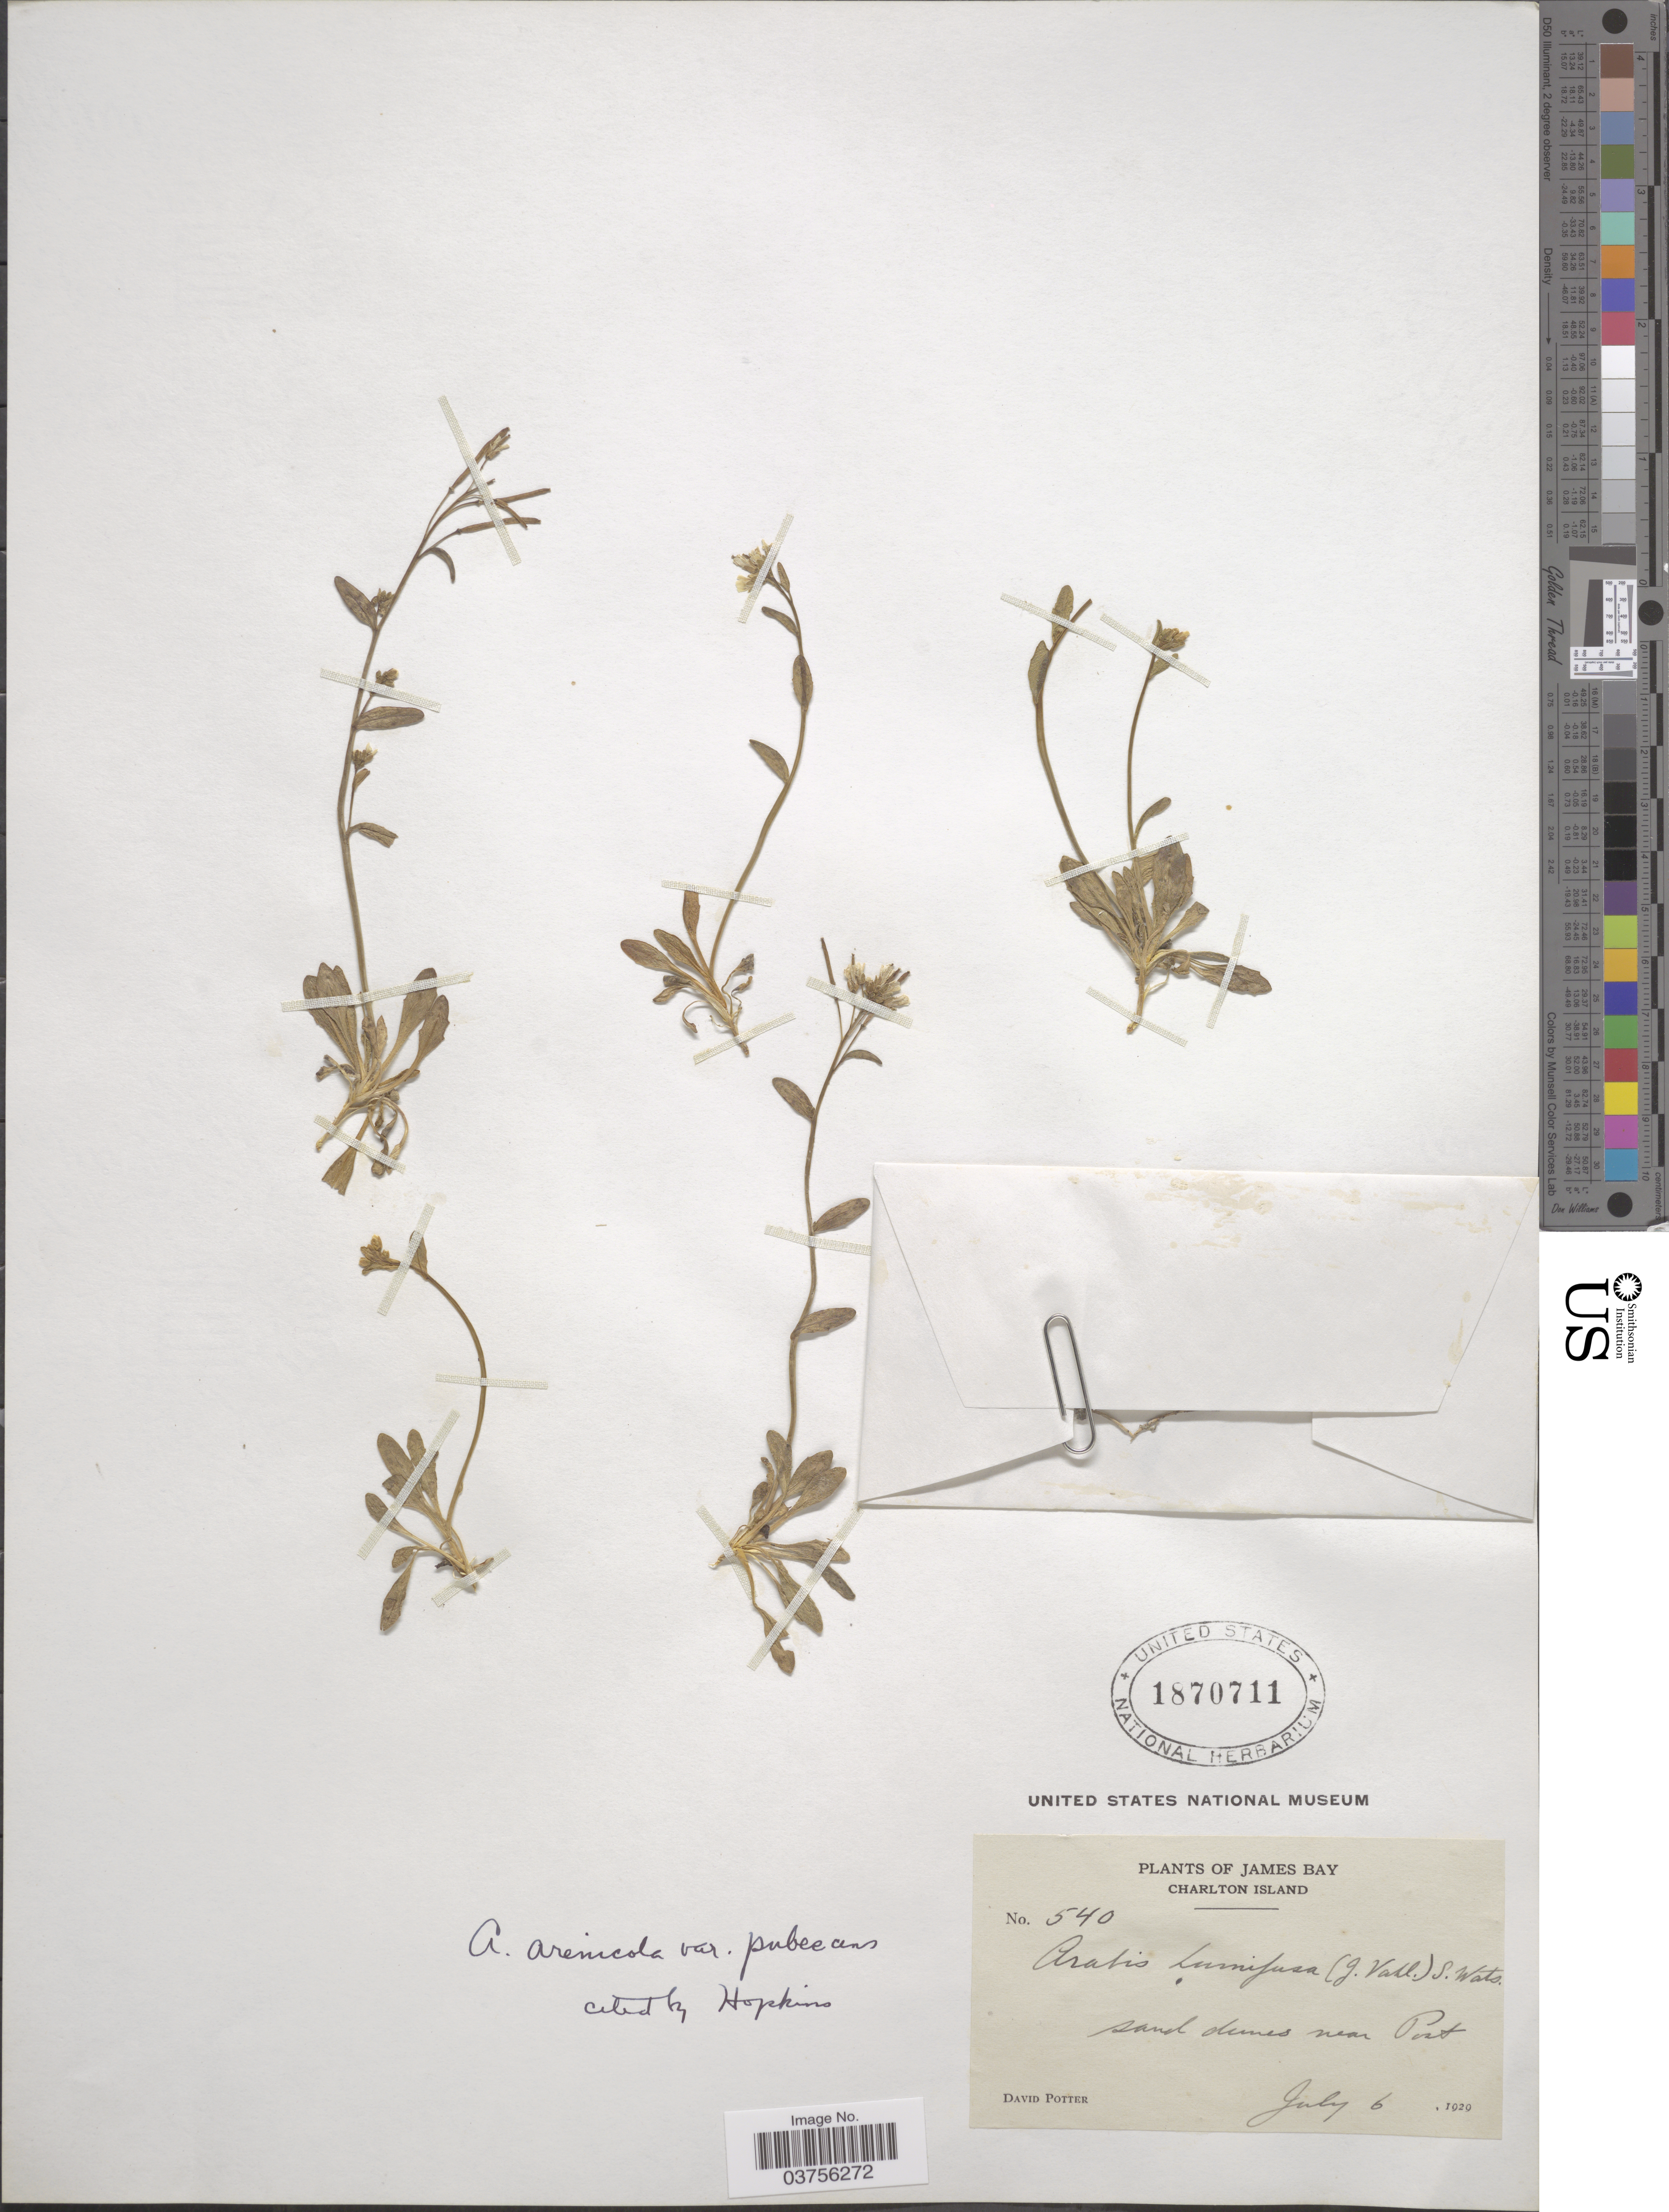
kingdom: Plantae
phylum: Tracheophyta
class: Magnoliopsida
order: Brassicales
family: Brassicaceae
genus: Arabis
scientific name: Arabis arenicola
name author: (Richardson ex Hook.) Gelert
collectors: D. Potter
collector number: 540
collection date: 1929-07-06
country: Canada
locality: James Bay. Charlton Island. Sand dunes near Post.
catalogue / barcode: US 1870711